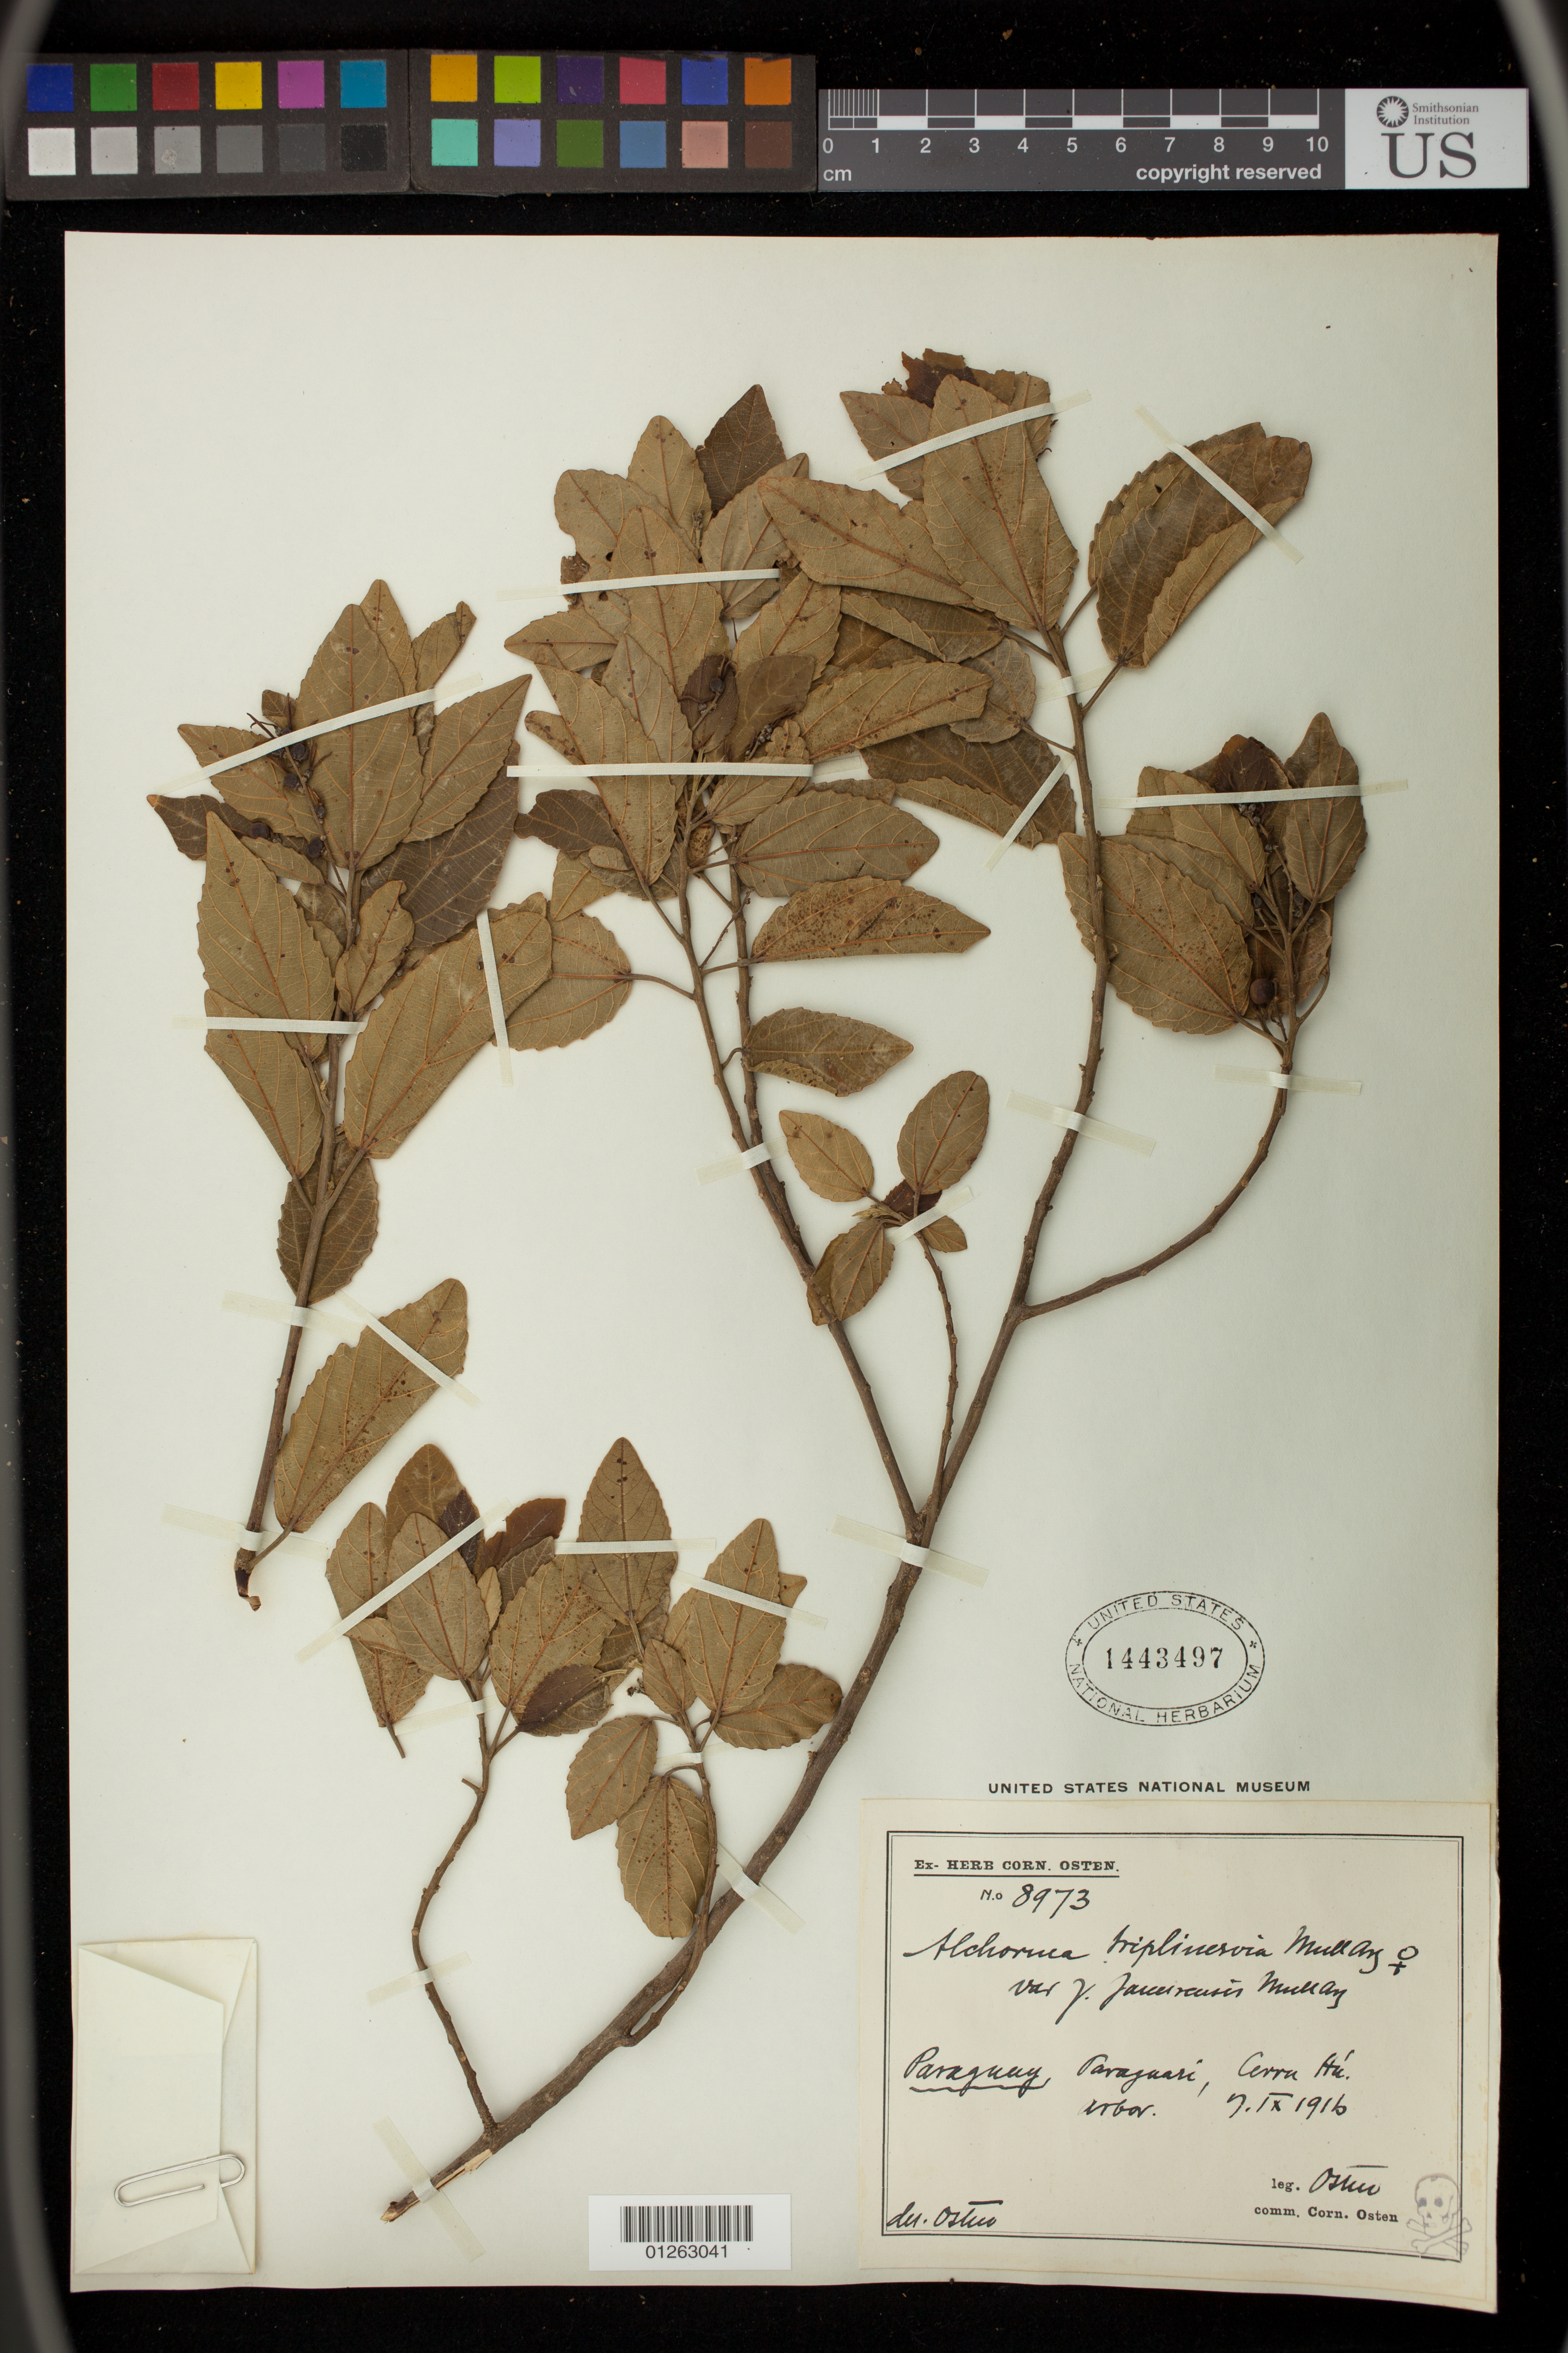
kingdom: Plantae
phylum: Tracheophyta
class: Magnoliopsida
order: Malpighiales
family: Euphorbiaceae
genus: Alchornea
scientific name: Alchornea triplinervia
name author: (Spreng.) Müll. Arg.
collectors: C. Osten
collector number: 8973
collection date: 1916-09-07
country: Paraguay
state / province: Paraguari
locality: Cerra Hu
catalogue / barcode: US 1443497